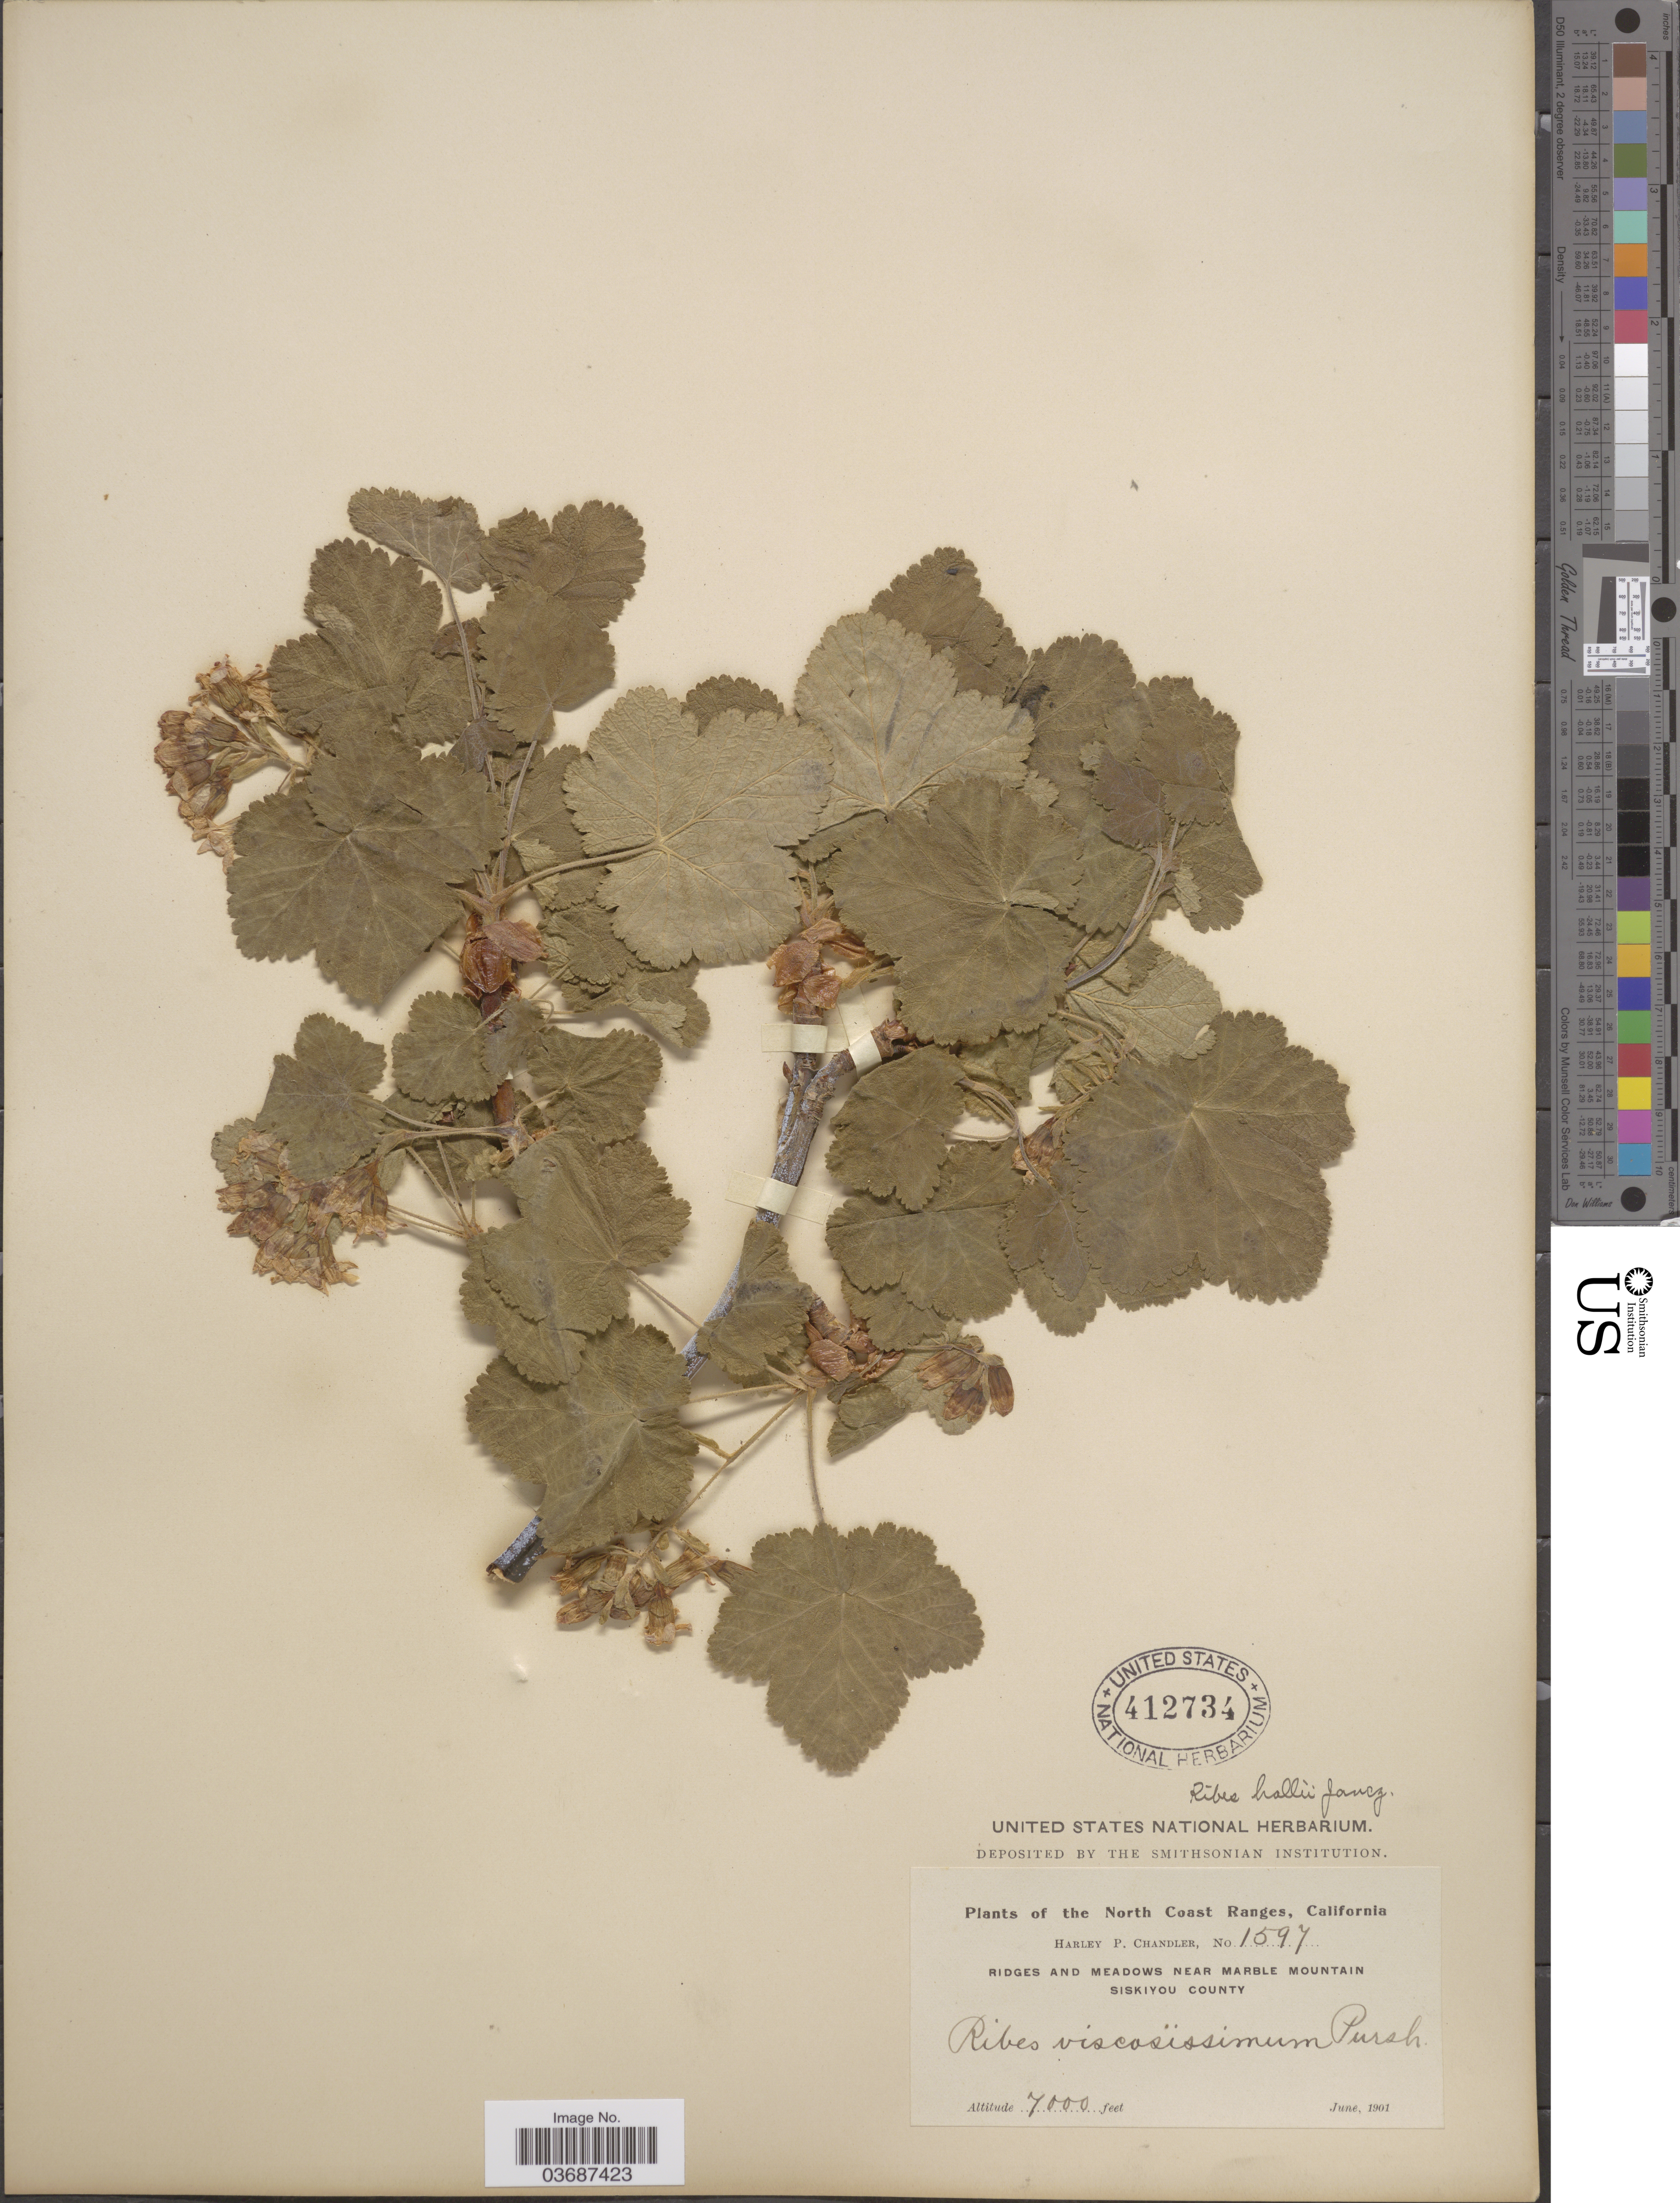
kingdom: Plantae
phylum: Tracheophyta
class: Magnoliopsida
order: Saxifragales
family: Grossulariaceae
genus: Ribes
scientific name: Ribes hallii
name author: Jancz.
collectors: H. Chandler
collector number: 1597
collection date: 1901-06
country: United States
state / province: California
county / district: Siskiyou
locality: The North Coast Ranges. Ridges and meadows near Marble Mountain. Siskiyou County.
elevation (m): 2134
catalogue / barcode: US 412734